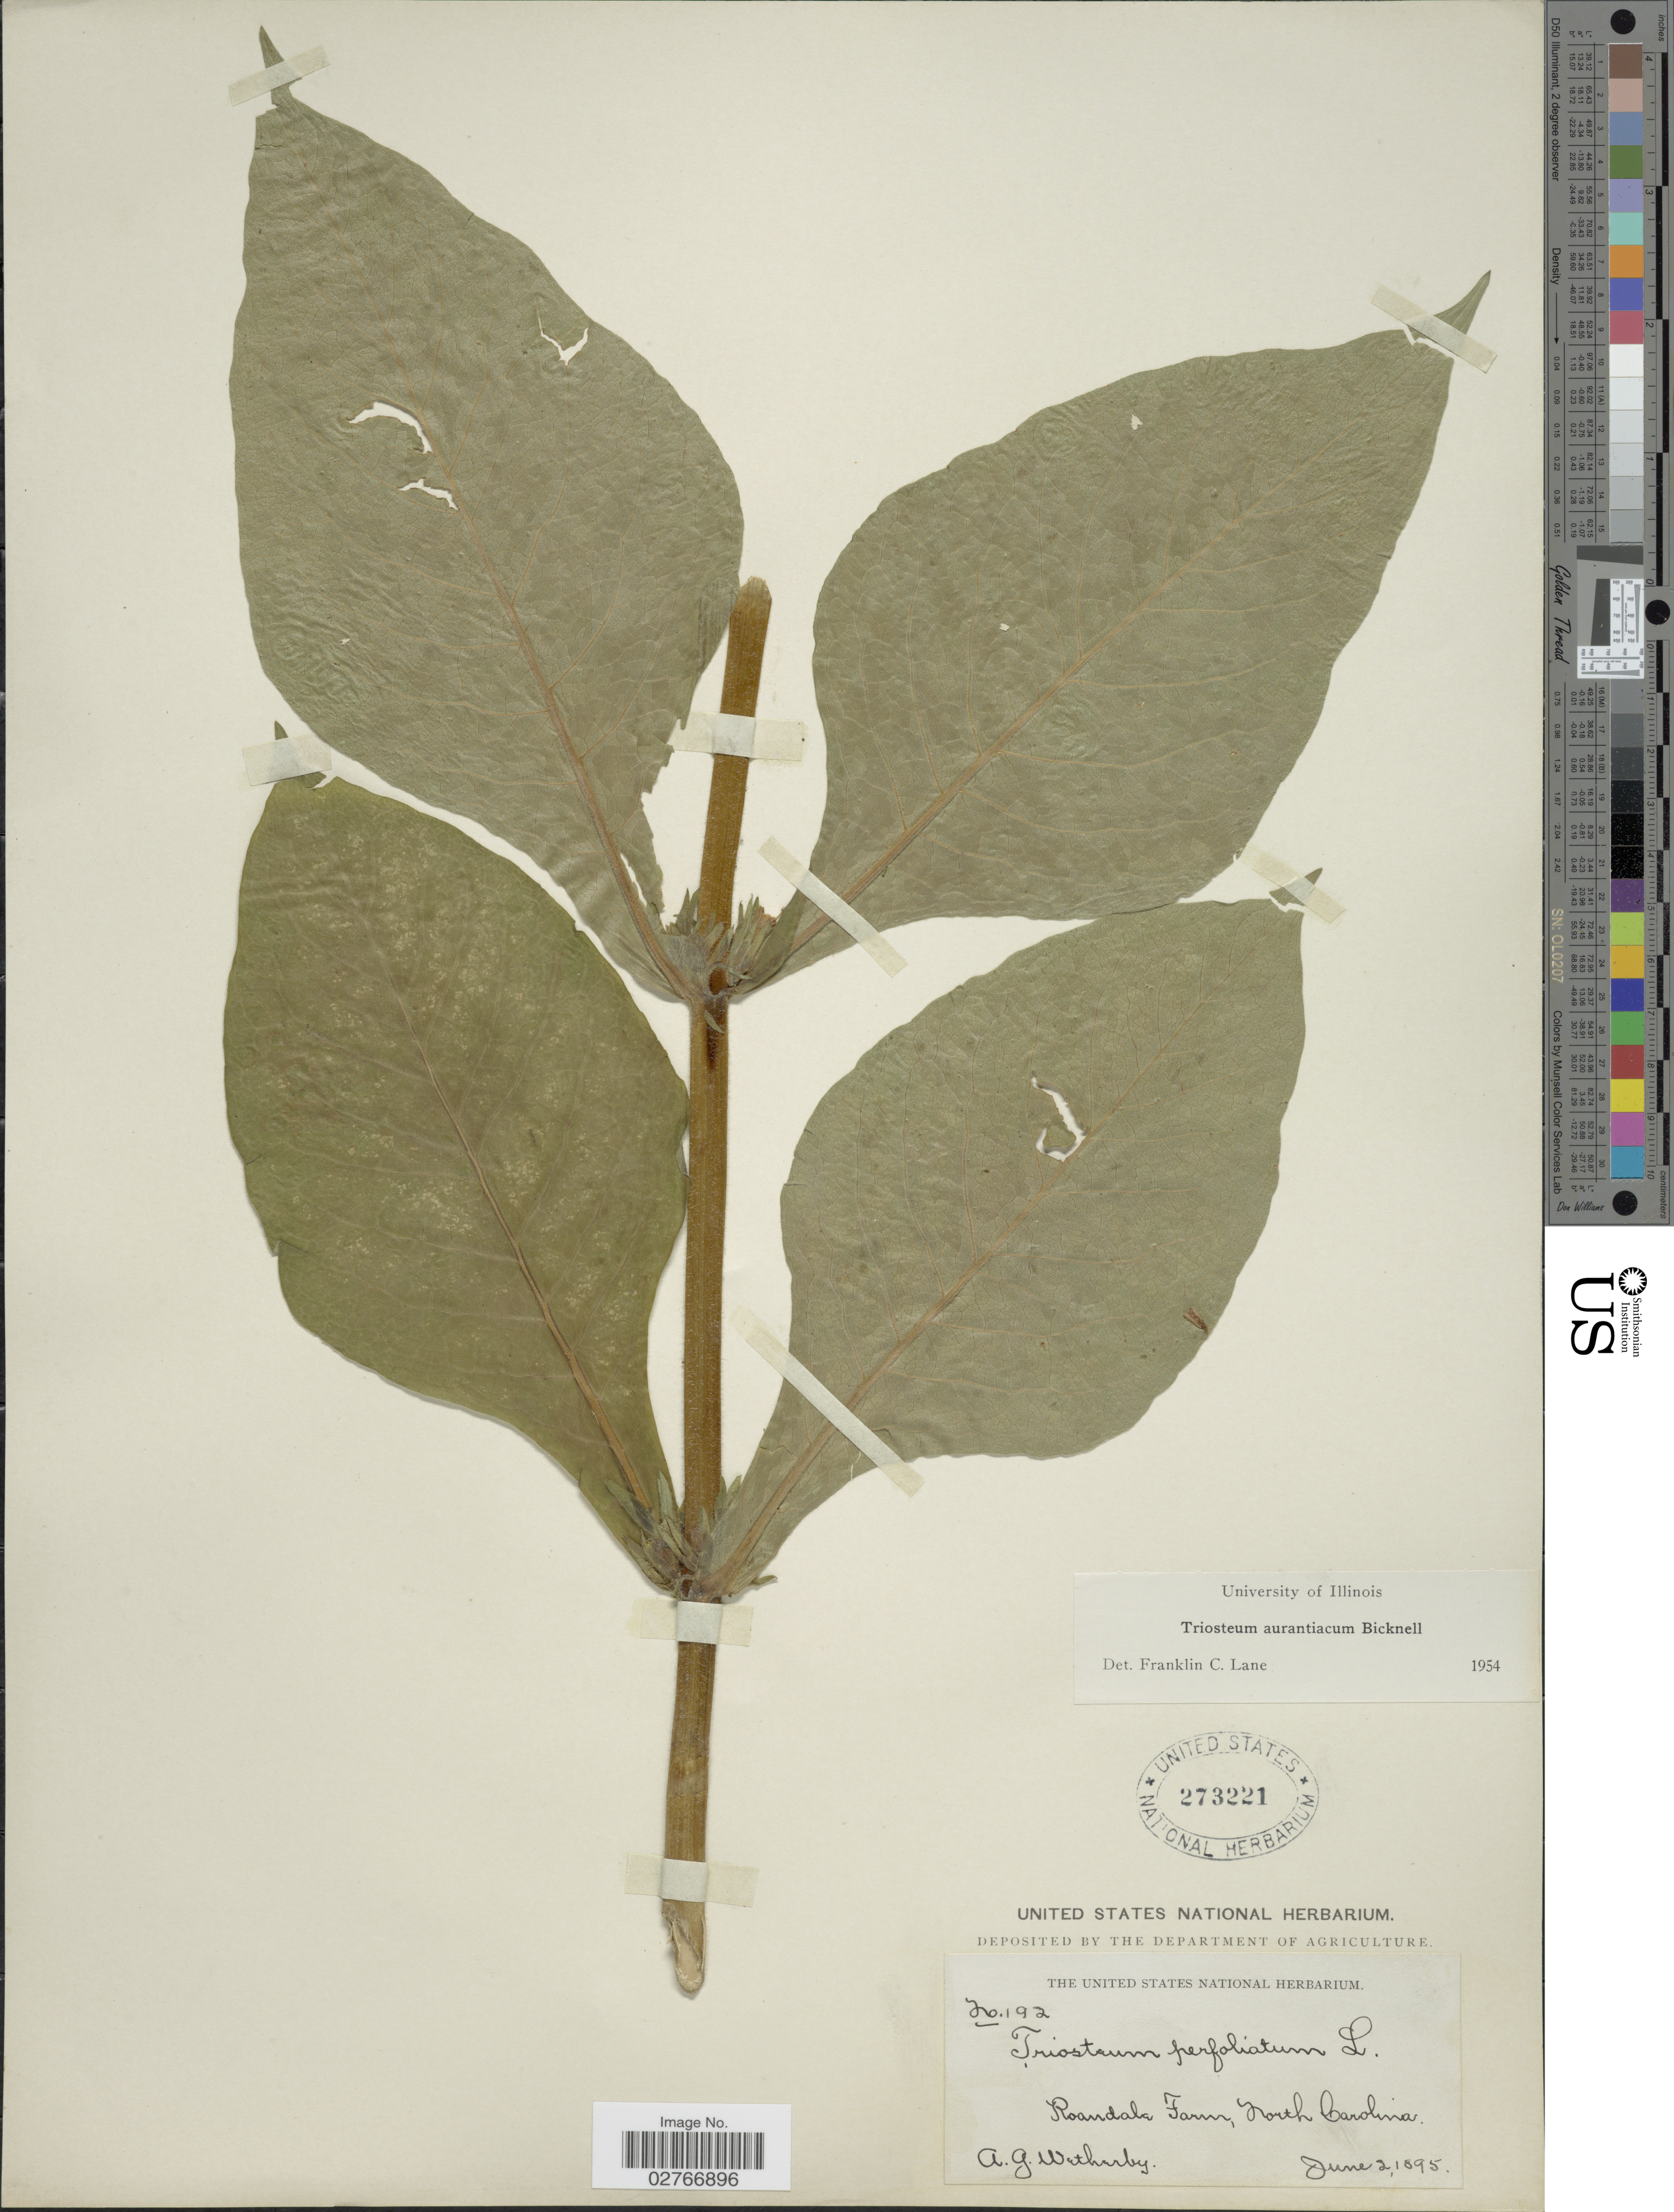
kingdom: Plantae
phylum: Tracheophyta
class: Magnoliopsida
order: Dipsacales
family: Caprifoliaceae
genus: Triosteum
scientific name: Triosteum perfoliatum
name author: L.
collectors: A. Wetherby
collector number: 192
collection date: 1895-06-02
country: United States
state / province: North Carolina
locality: Roandala Farm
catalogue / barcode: US 273221